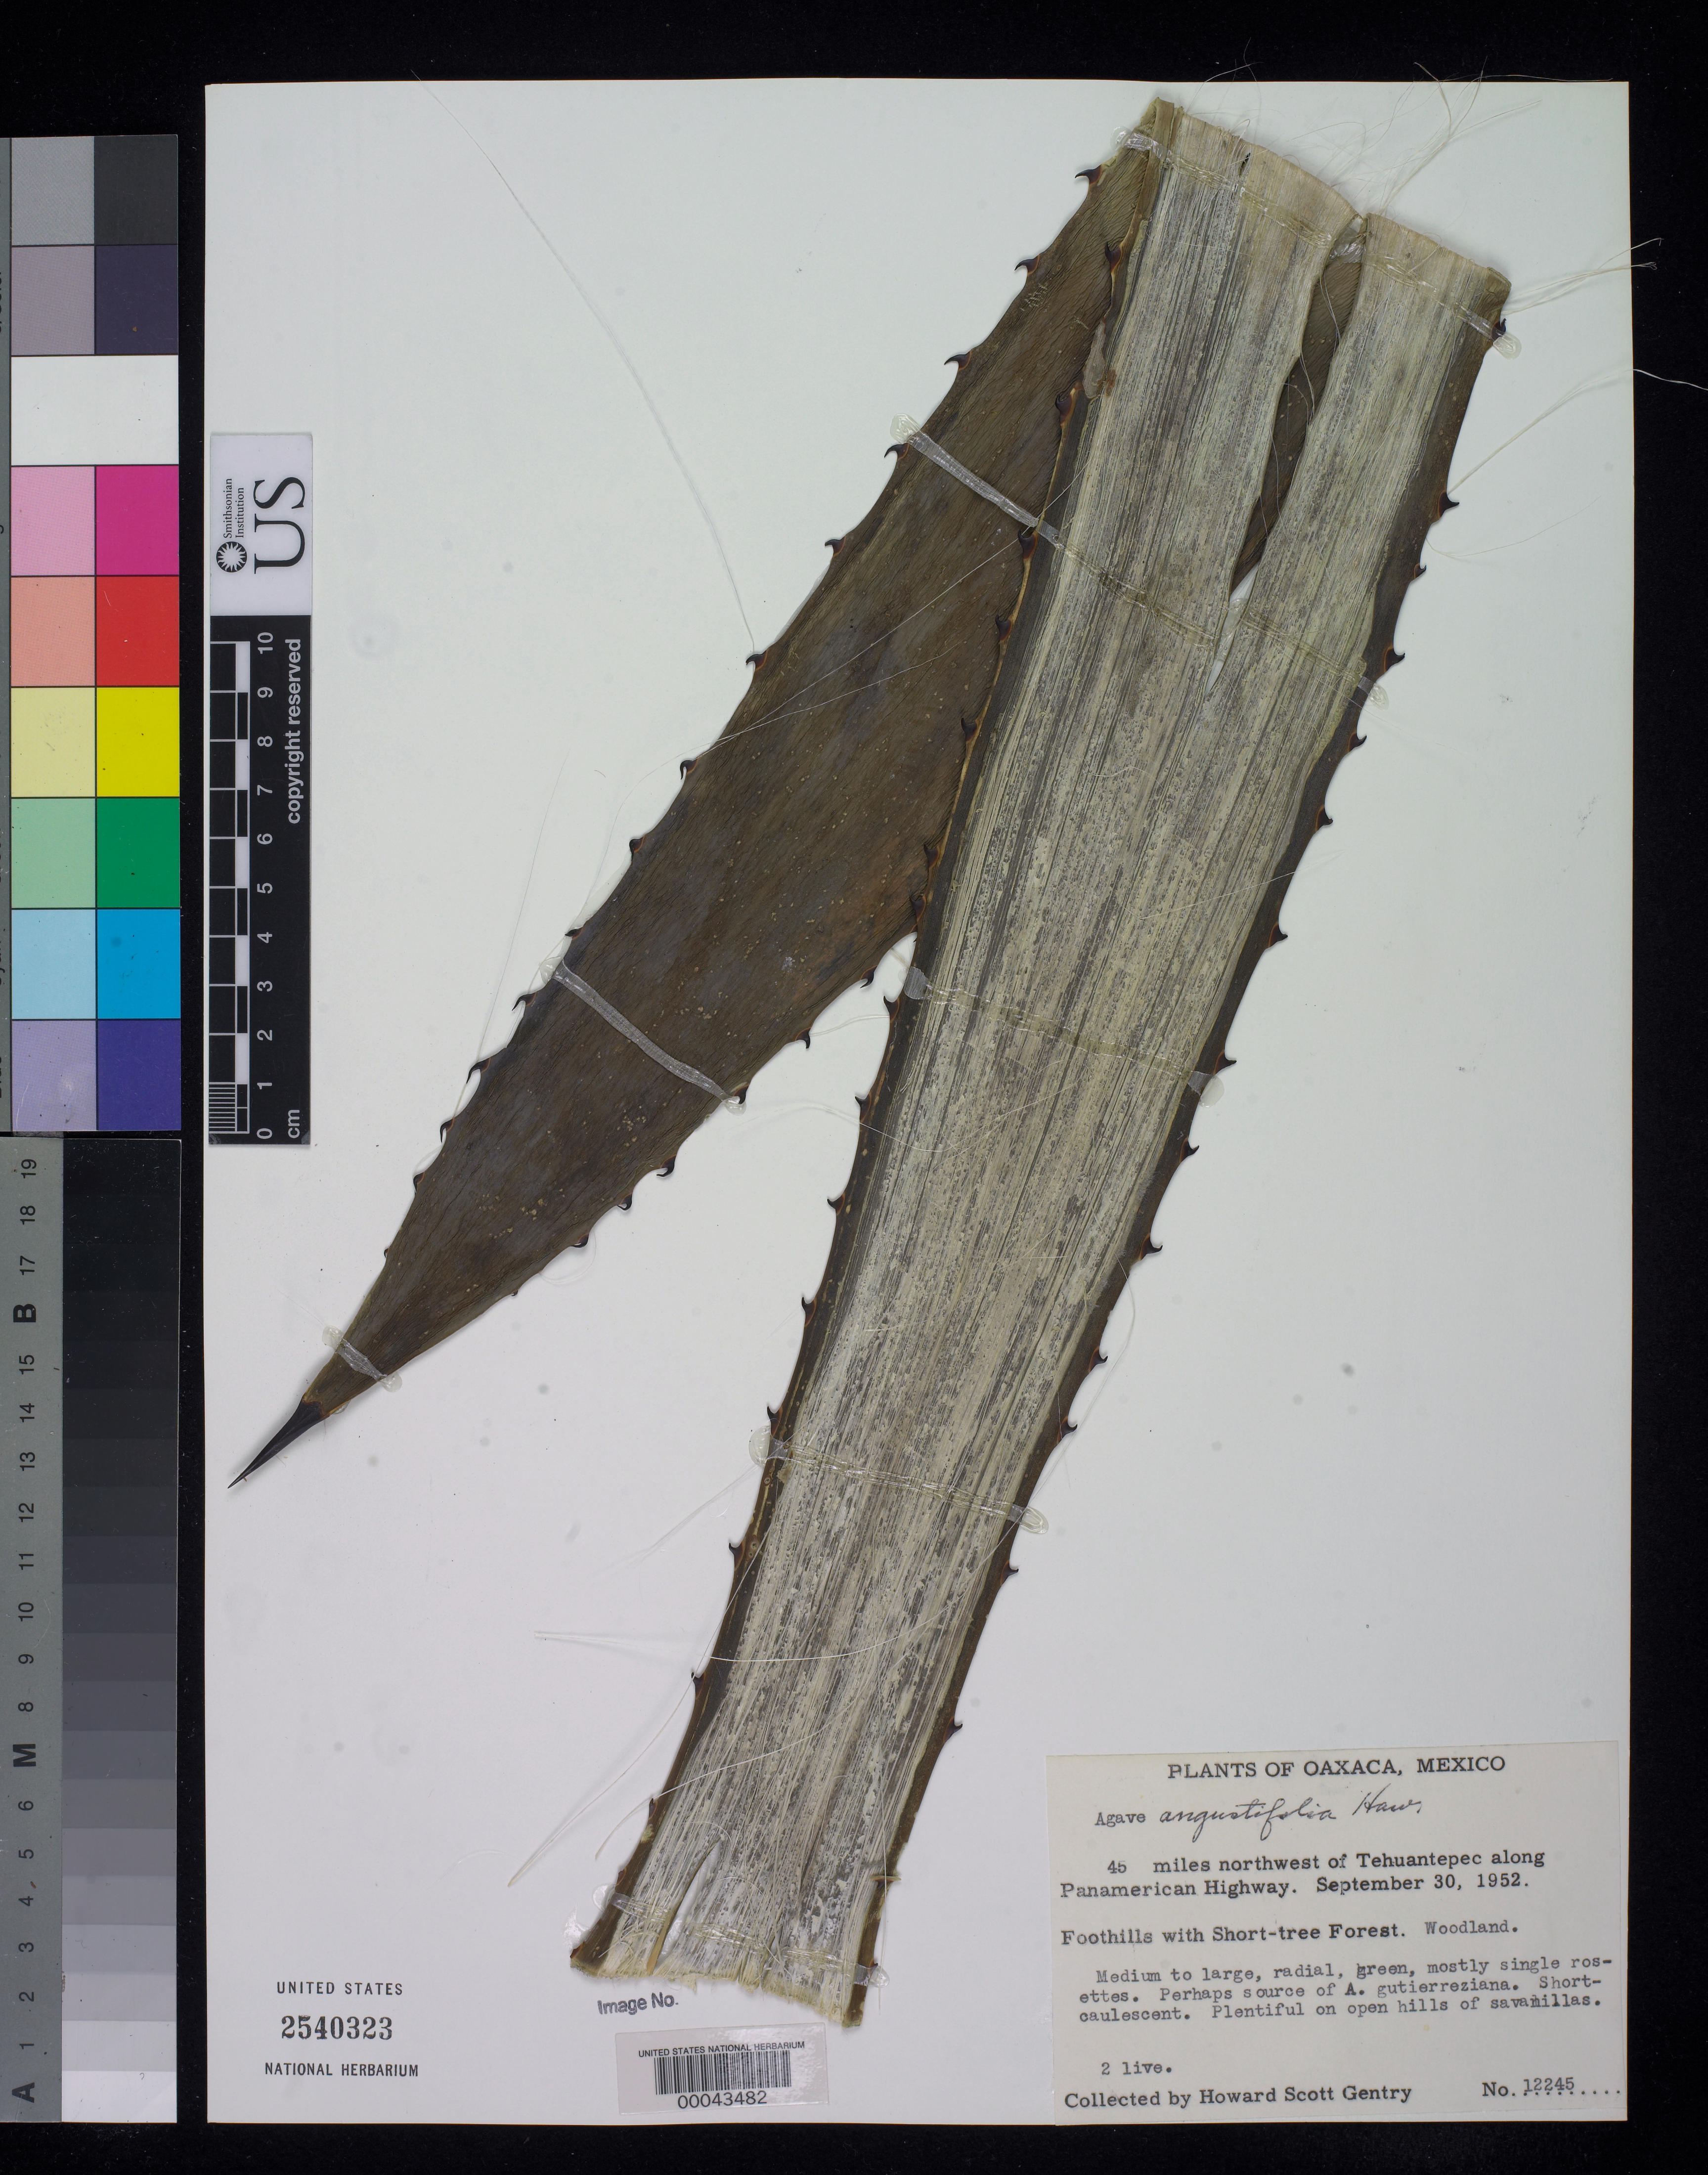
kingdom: Plantae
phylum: Tracheophyta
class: Liliopsida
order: Asparagales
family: Asparagaceae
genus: Agave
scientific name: Agave angustifolia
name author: Haw.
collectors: H. S. Gentry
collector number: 12245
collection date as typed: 30 Sep 1952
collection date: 1952-09-30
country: Mexico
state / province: Oaxaca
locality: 45 mi NW of Tehuantepec along Pan-American highway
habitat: Foothills with short-tree forest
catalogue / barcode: US 2540323